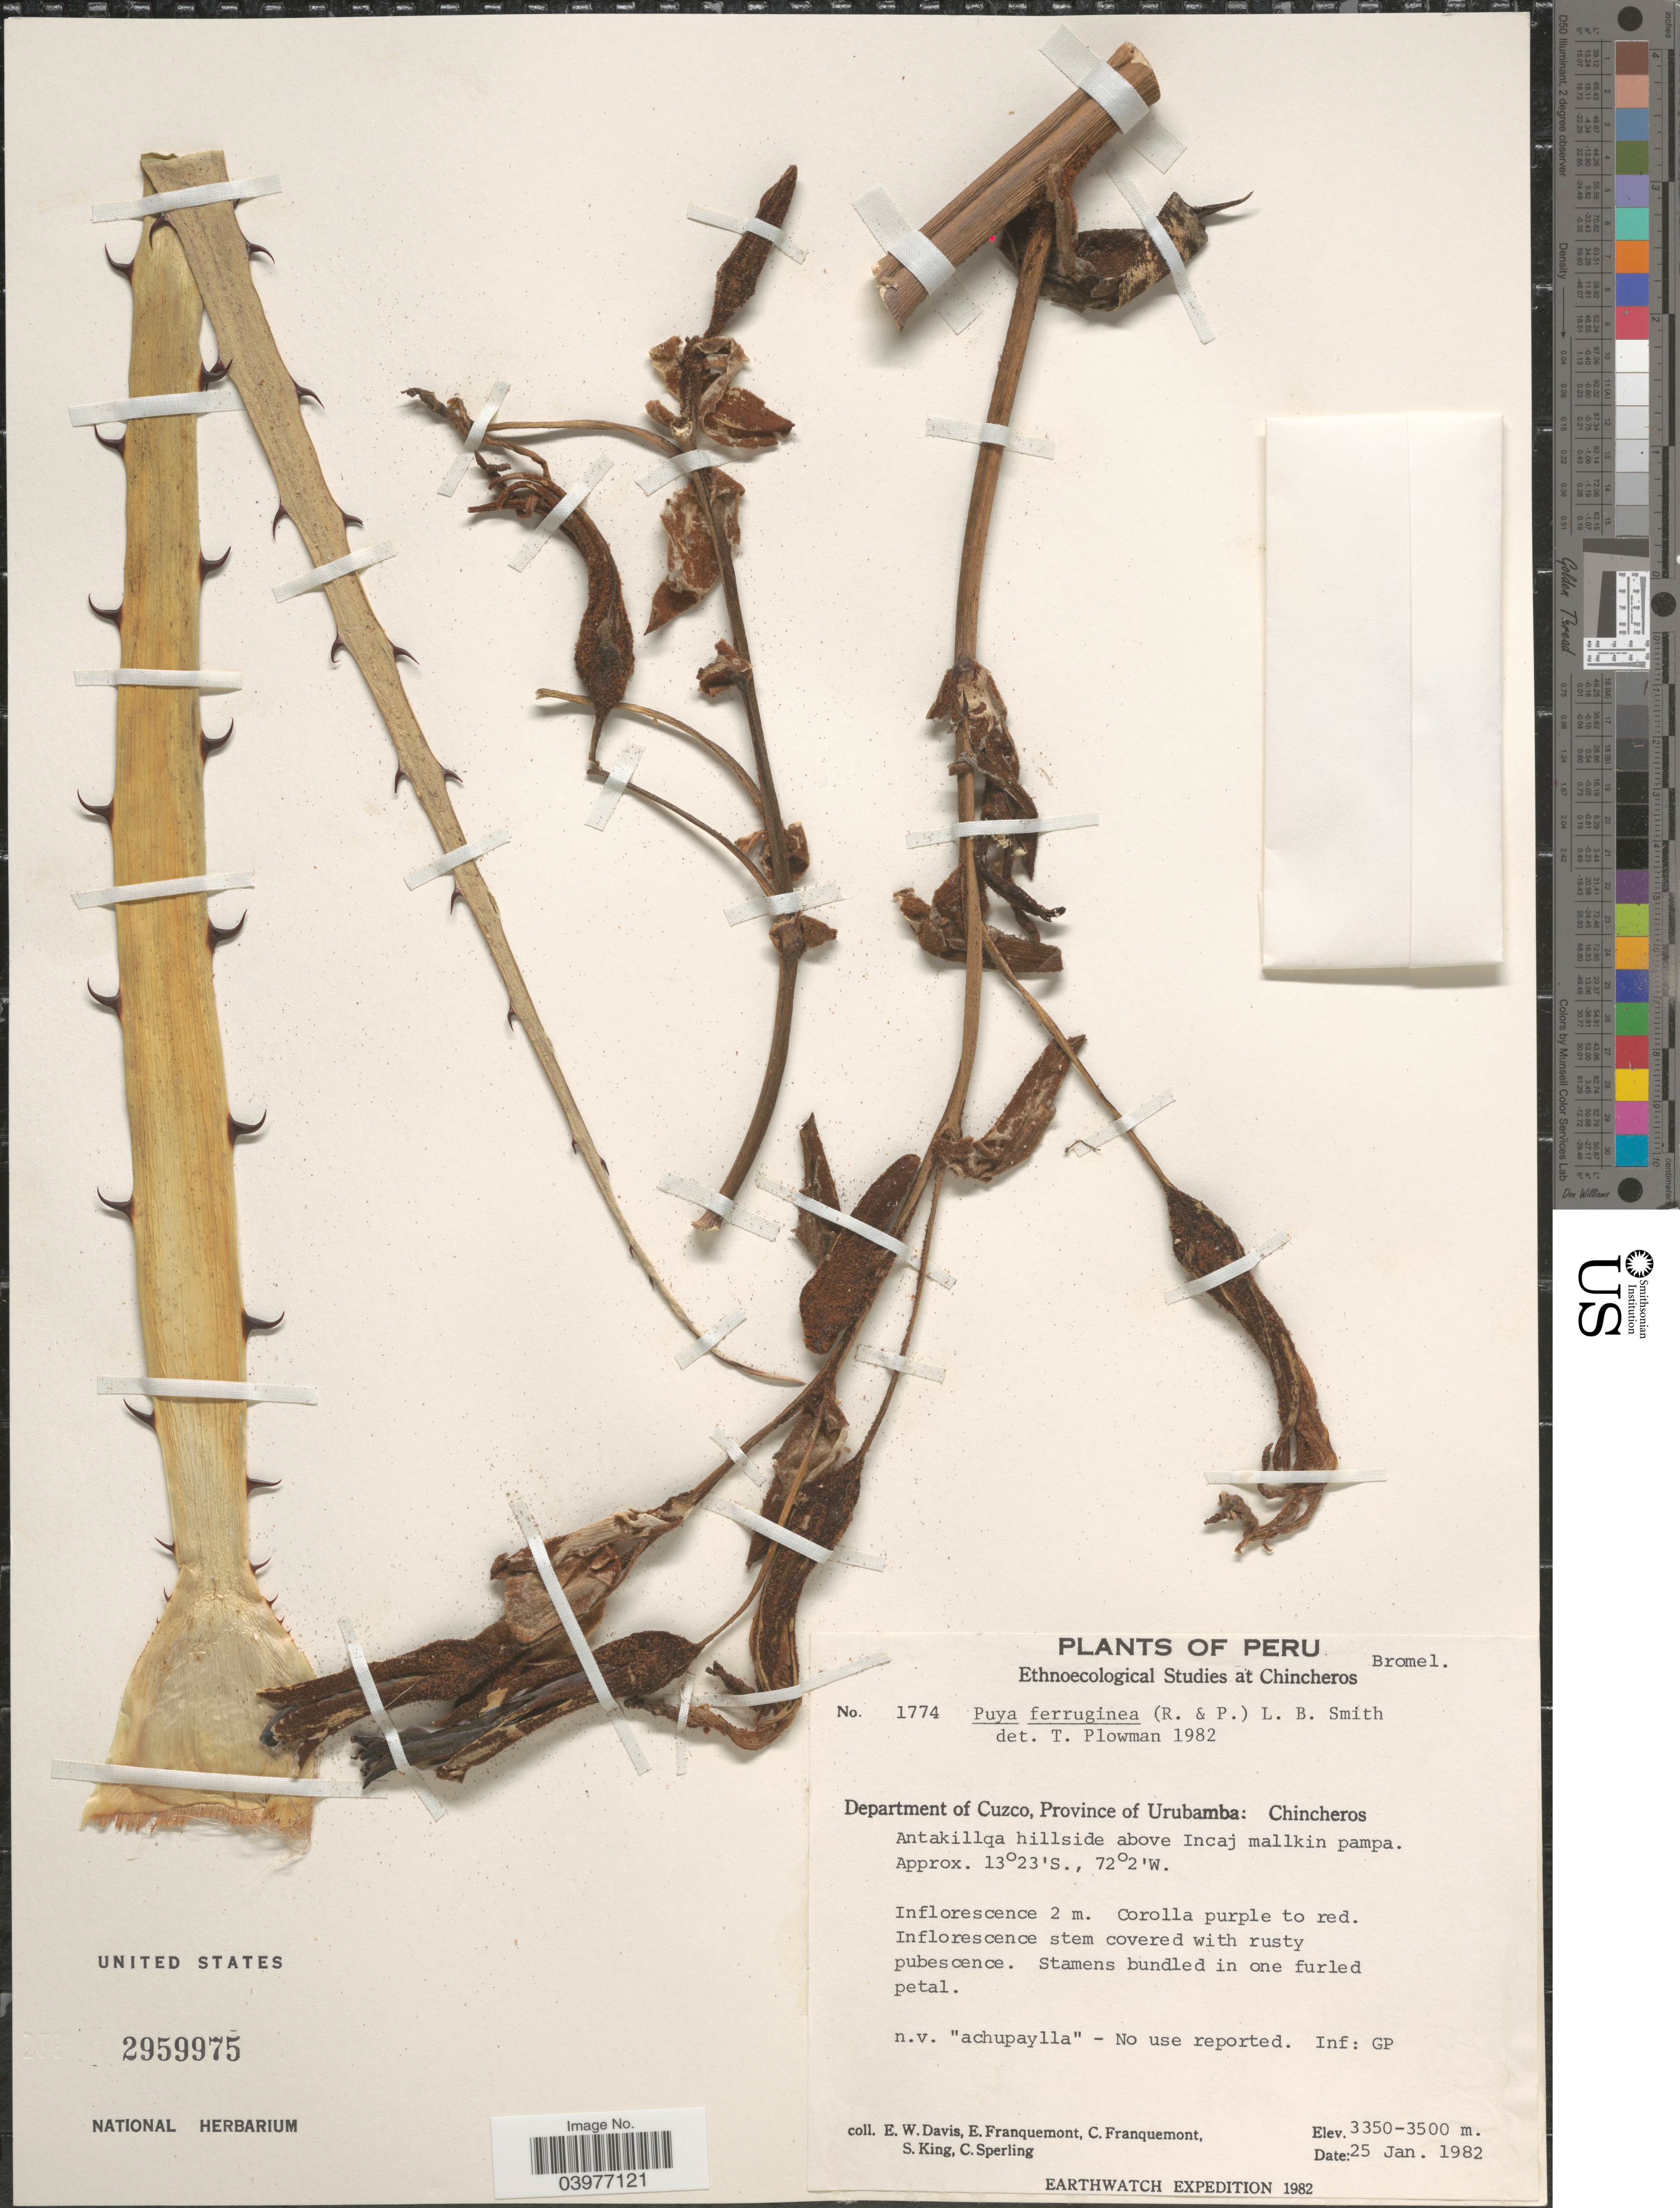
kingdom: Plantae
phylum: Tracheophyta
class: Liliopsida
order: Poales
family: Bromeliaceae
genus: Puya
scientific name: Puya ferruginea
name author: (Ruiz & Pav.) L.B. Sm.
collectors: E. W. Davis, E. Franquemont, C. Franquemont, S. King & C. Sperling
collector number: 1774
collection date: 1982-01-25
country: Peru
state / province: Cusco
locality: Department of Cuzco, Province of Urubamba: Chincheros. Antakillqa hillside above Incaj mallkin pampa.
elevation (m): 3350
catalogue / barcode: US 2959975